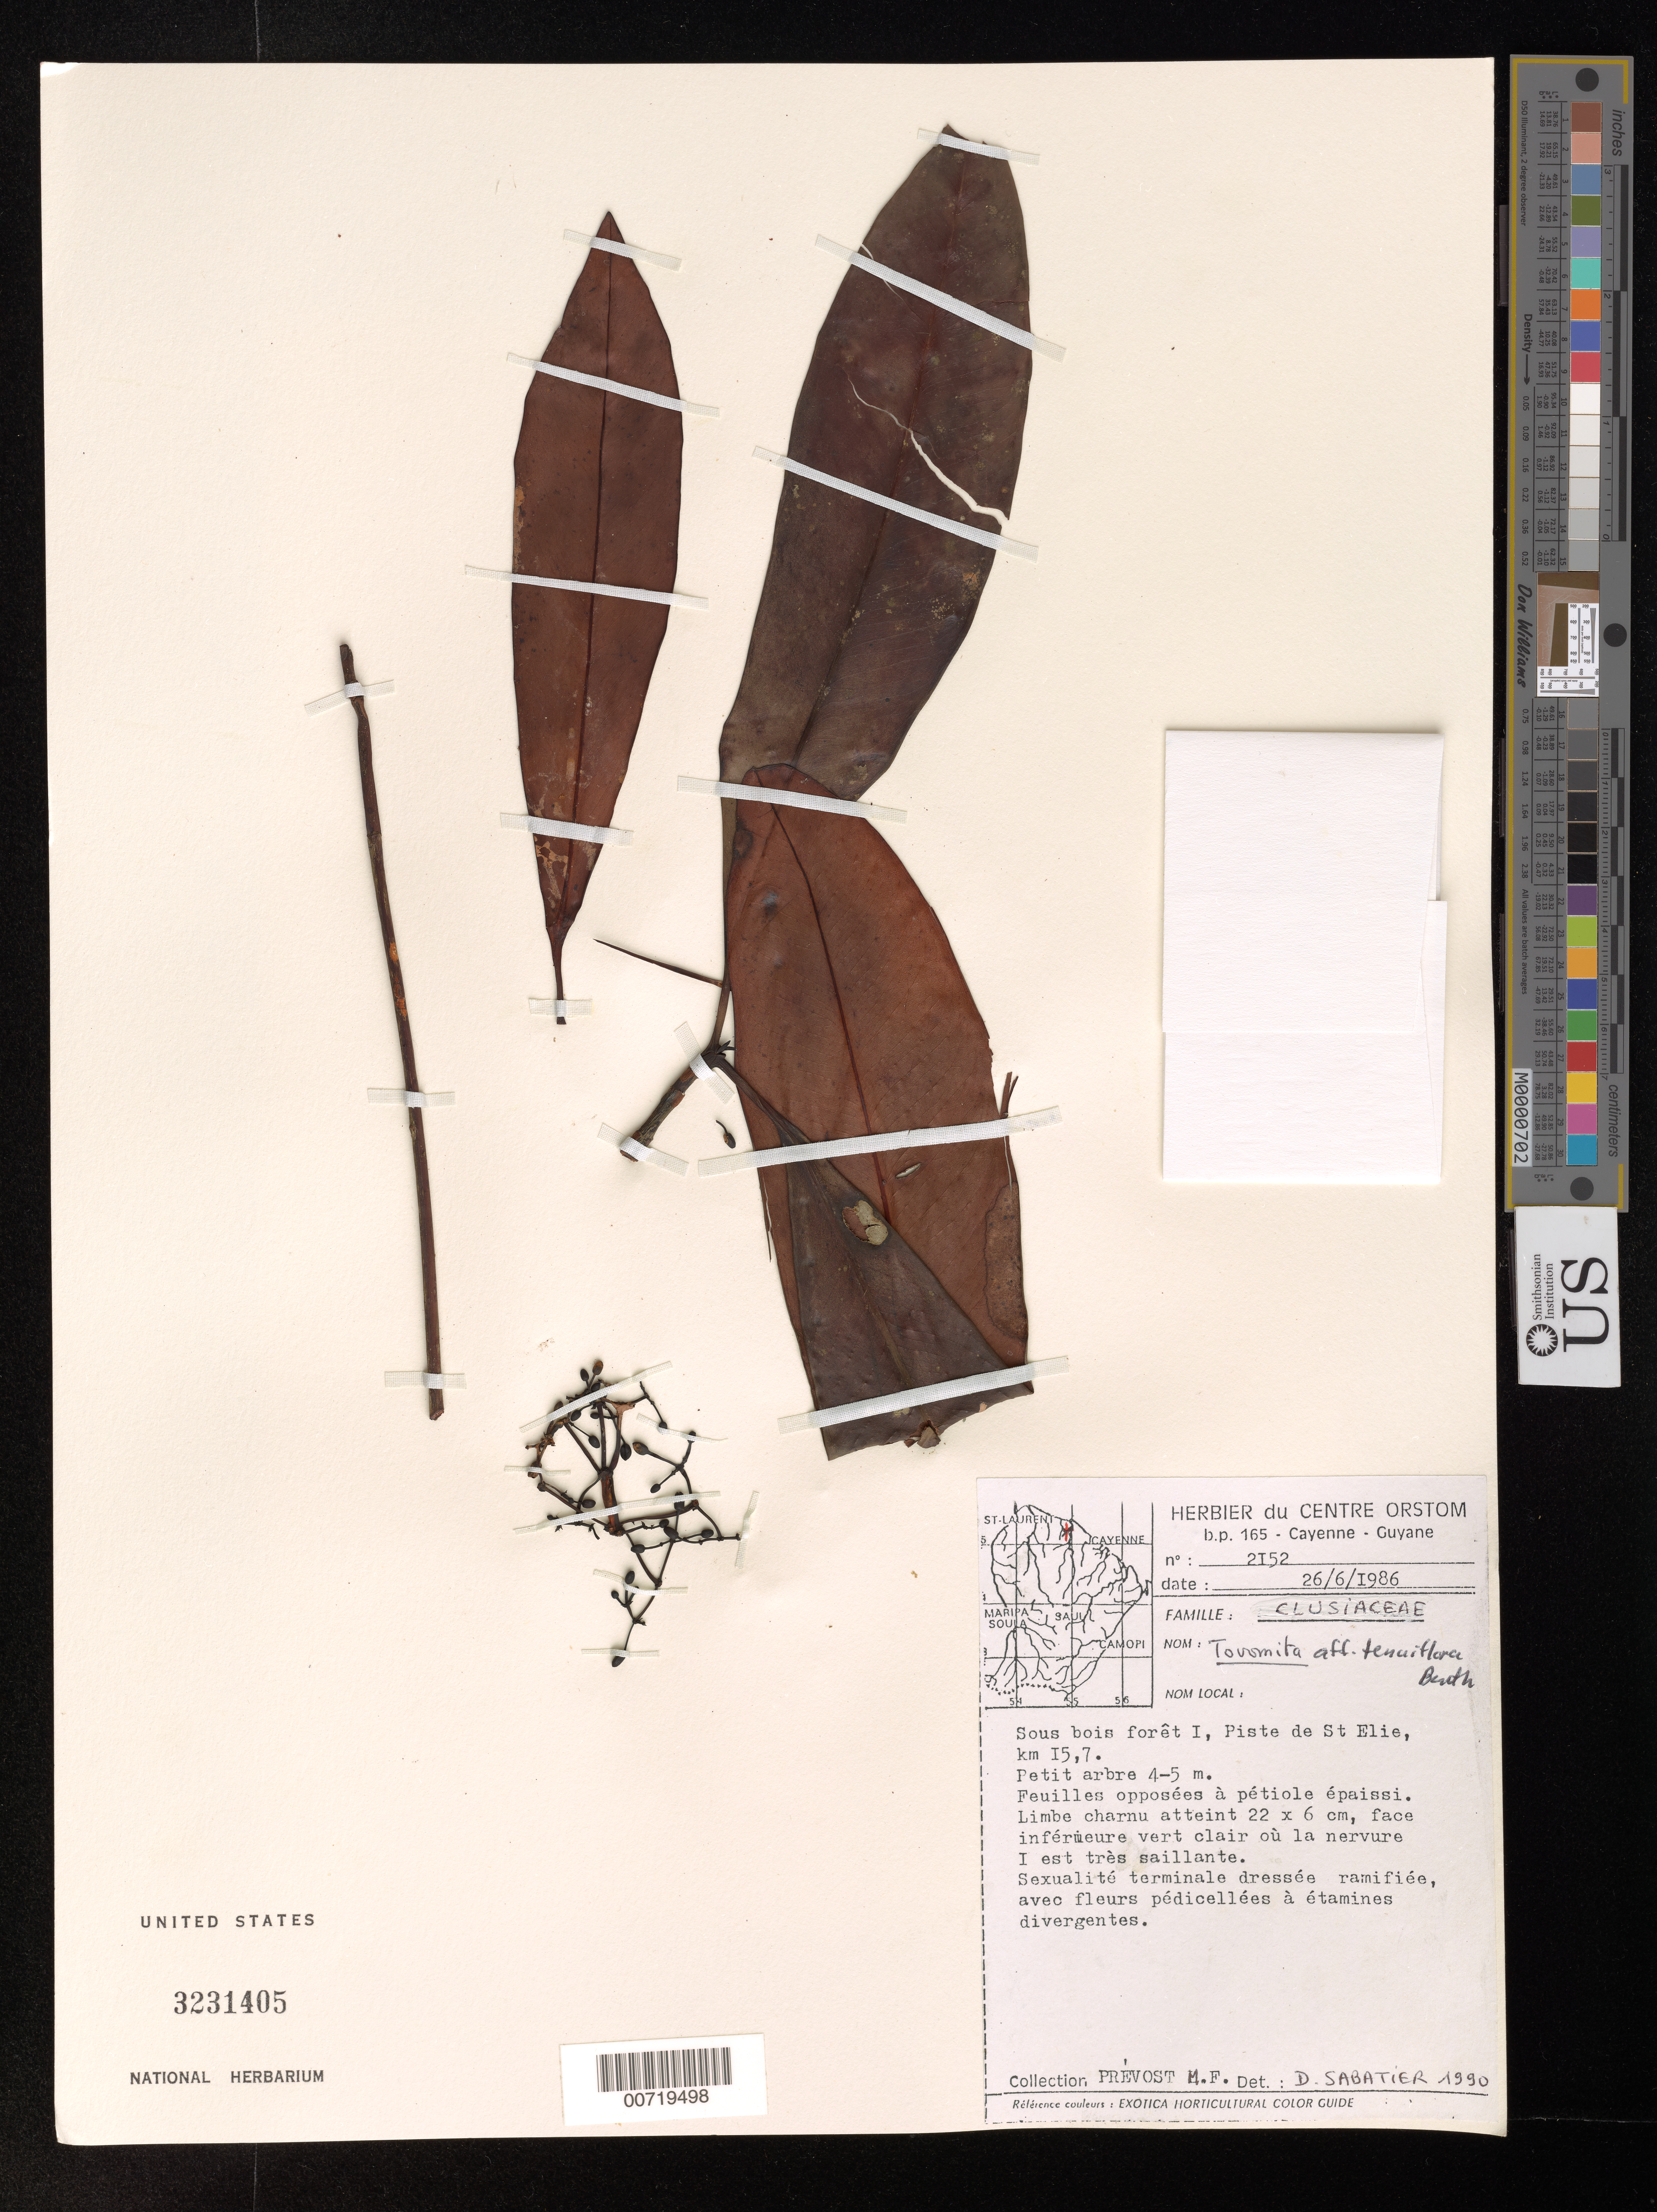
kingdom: Plantae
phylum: Tracheophyta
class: Magnoliopsida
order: Malpighiales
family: Clusiaceae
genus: Tovomita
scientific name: Tovomita tenuiflora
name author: Benth. ex Planch. & Triana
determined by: Pipoly, J. J., III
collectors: M.-F. Prévost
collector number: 2152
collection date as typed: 26-Jun-86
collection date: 1986-06-26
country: French Guiana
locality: Piste de Saint-Élie, km 15.7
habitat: Forest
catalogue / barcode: US 3231405